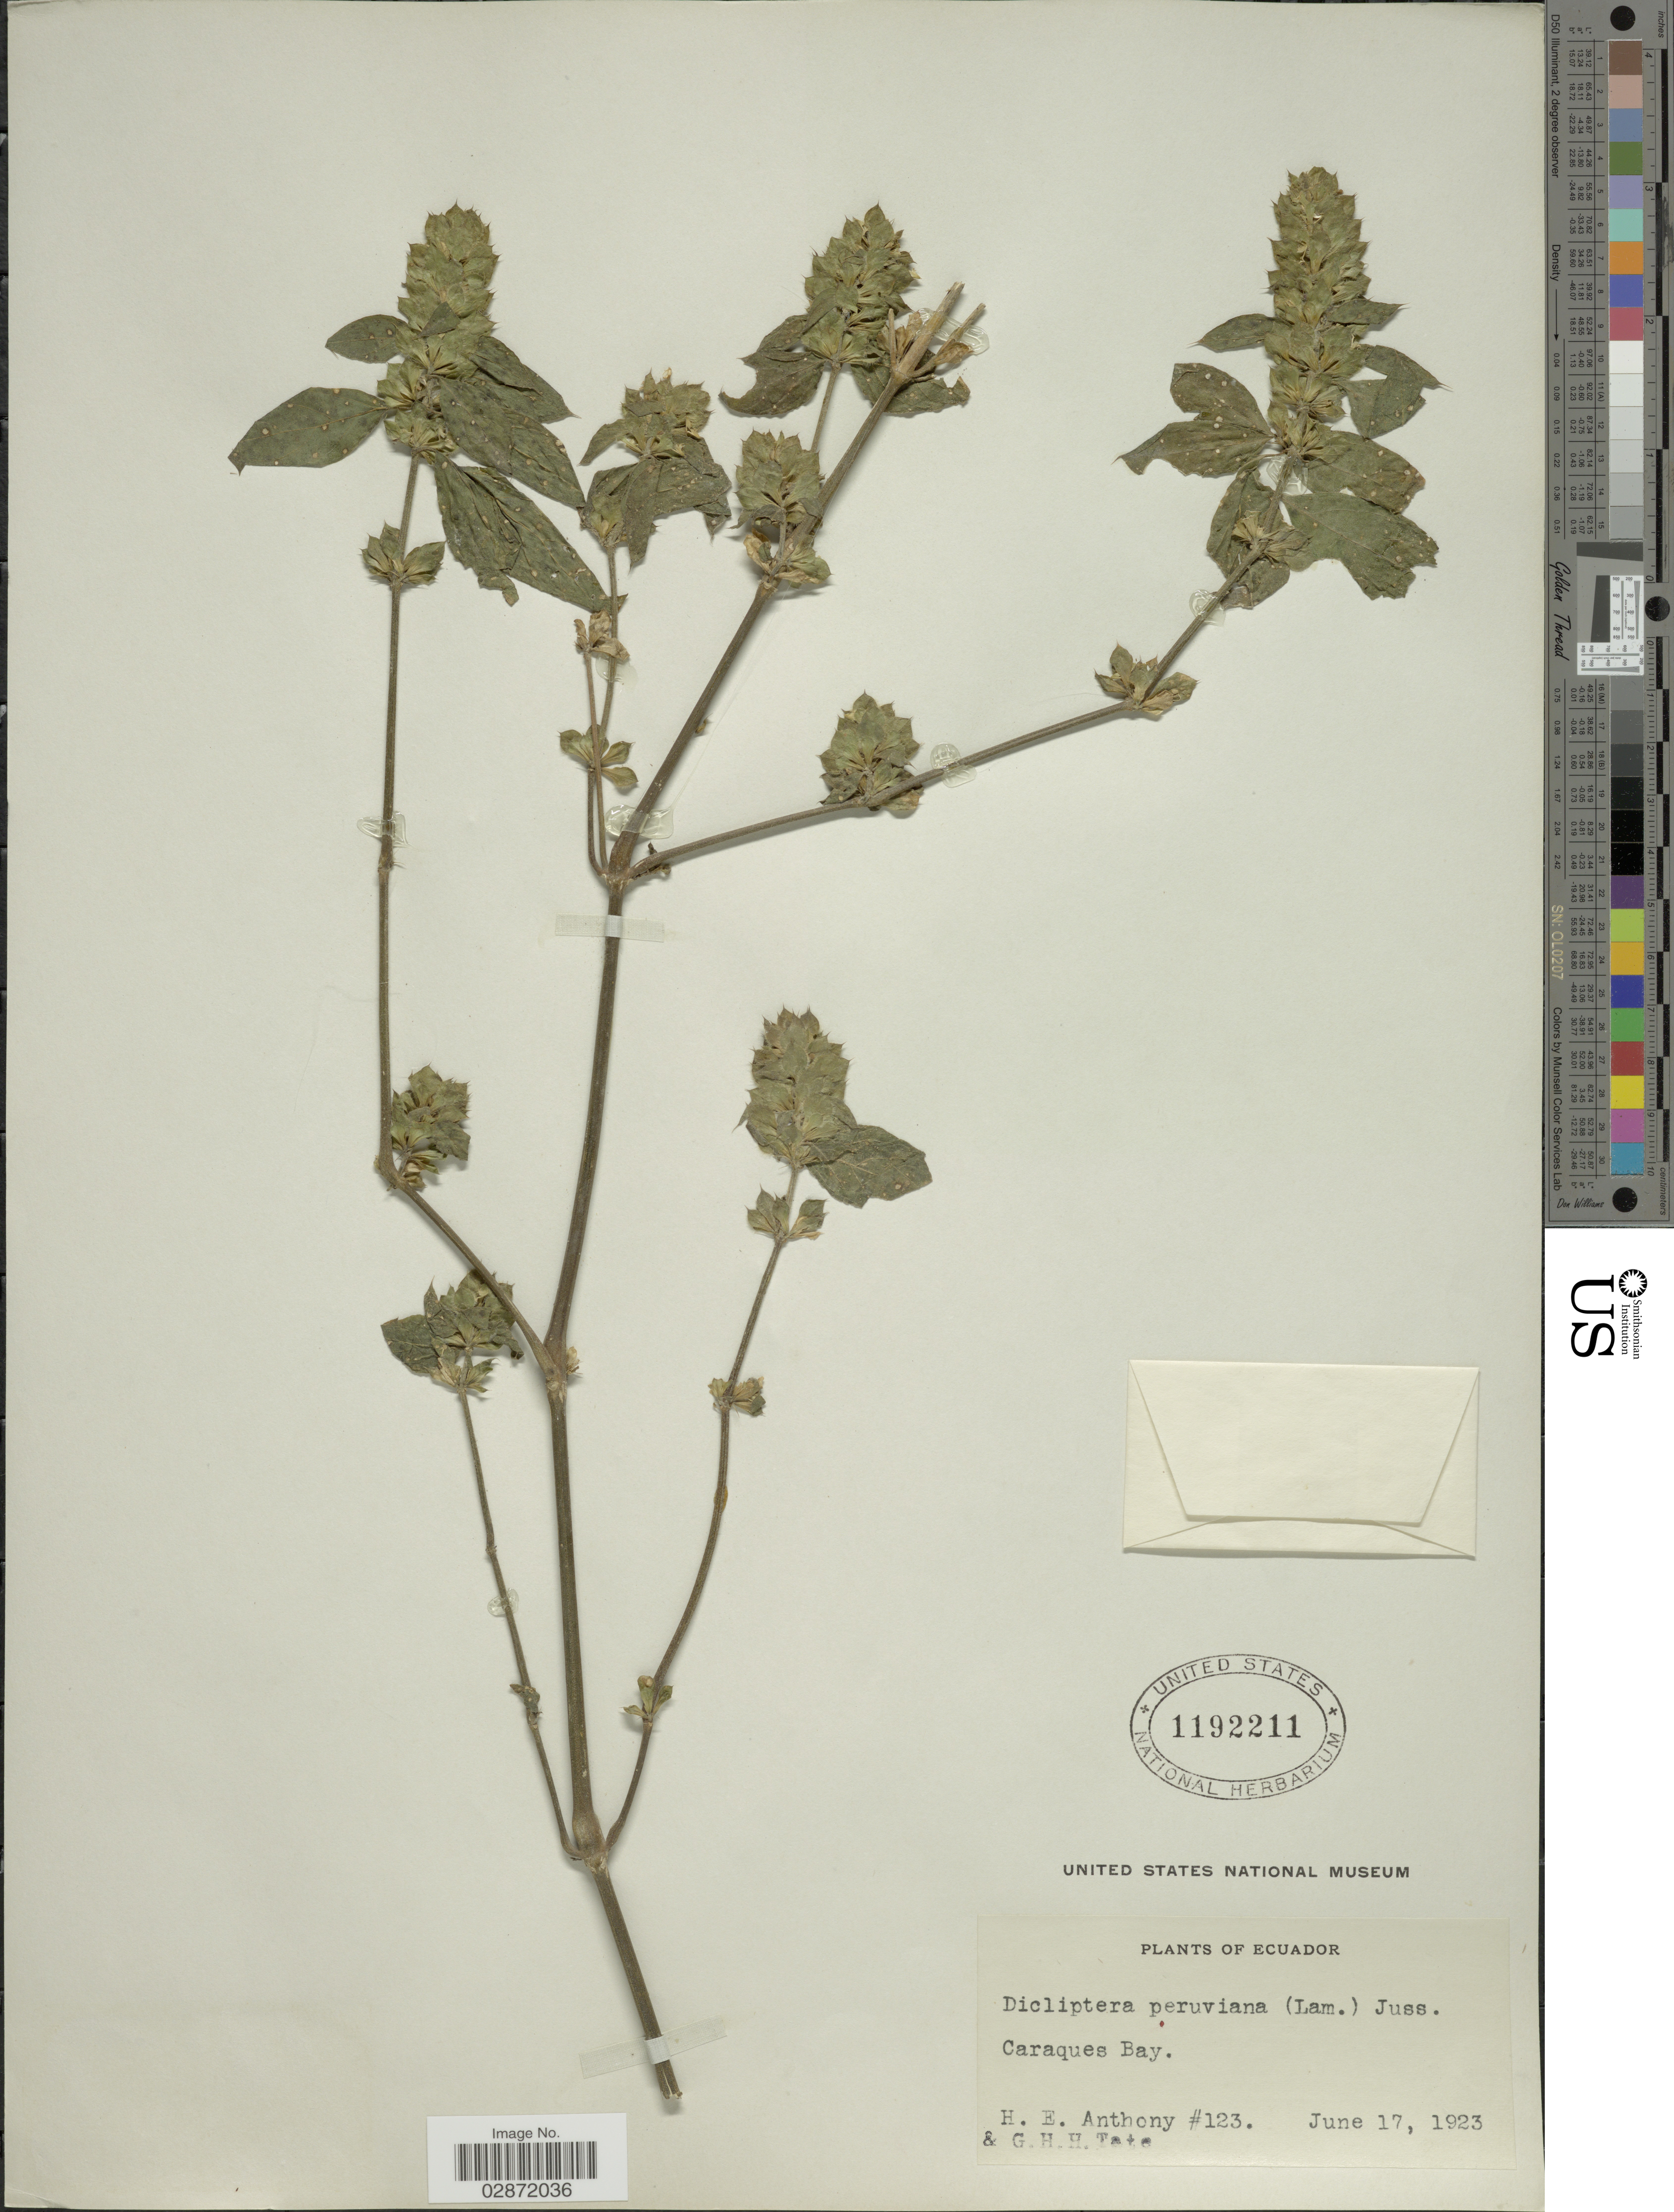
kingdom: Plantae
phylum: Tracheophyta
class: Magnoliopsida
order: Lamiales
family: Acanthaceae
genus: Dicliptera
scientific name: Dicliptera peruviana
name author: (Ruiz & Pav.) Juss.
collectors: H. E. Anthony & G. H. H.Tate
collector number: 123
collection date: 1923-06-17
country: Ecuador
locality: Caraques Bay.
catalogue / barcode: US 1192211